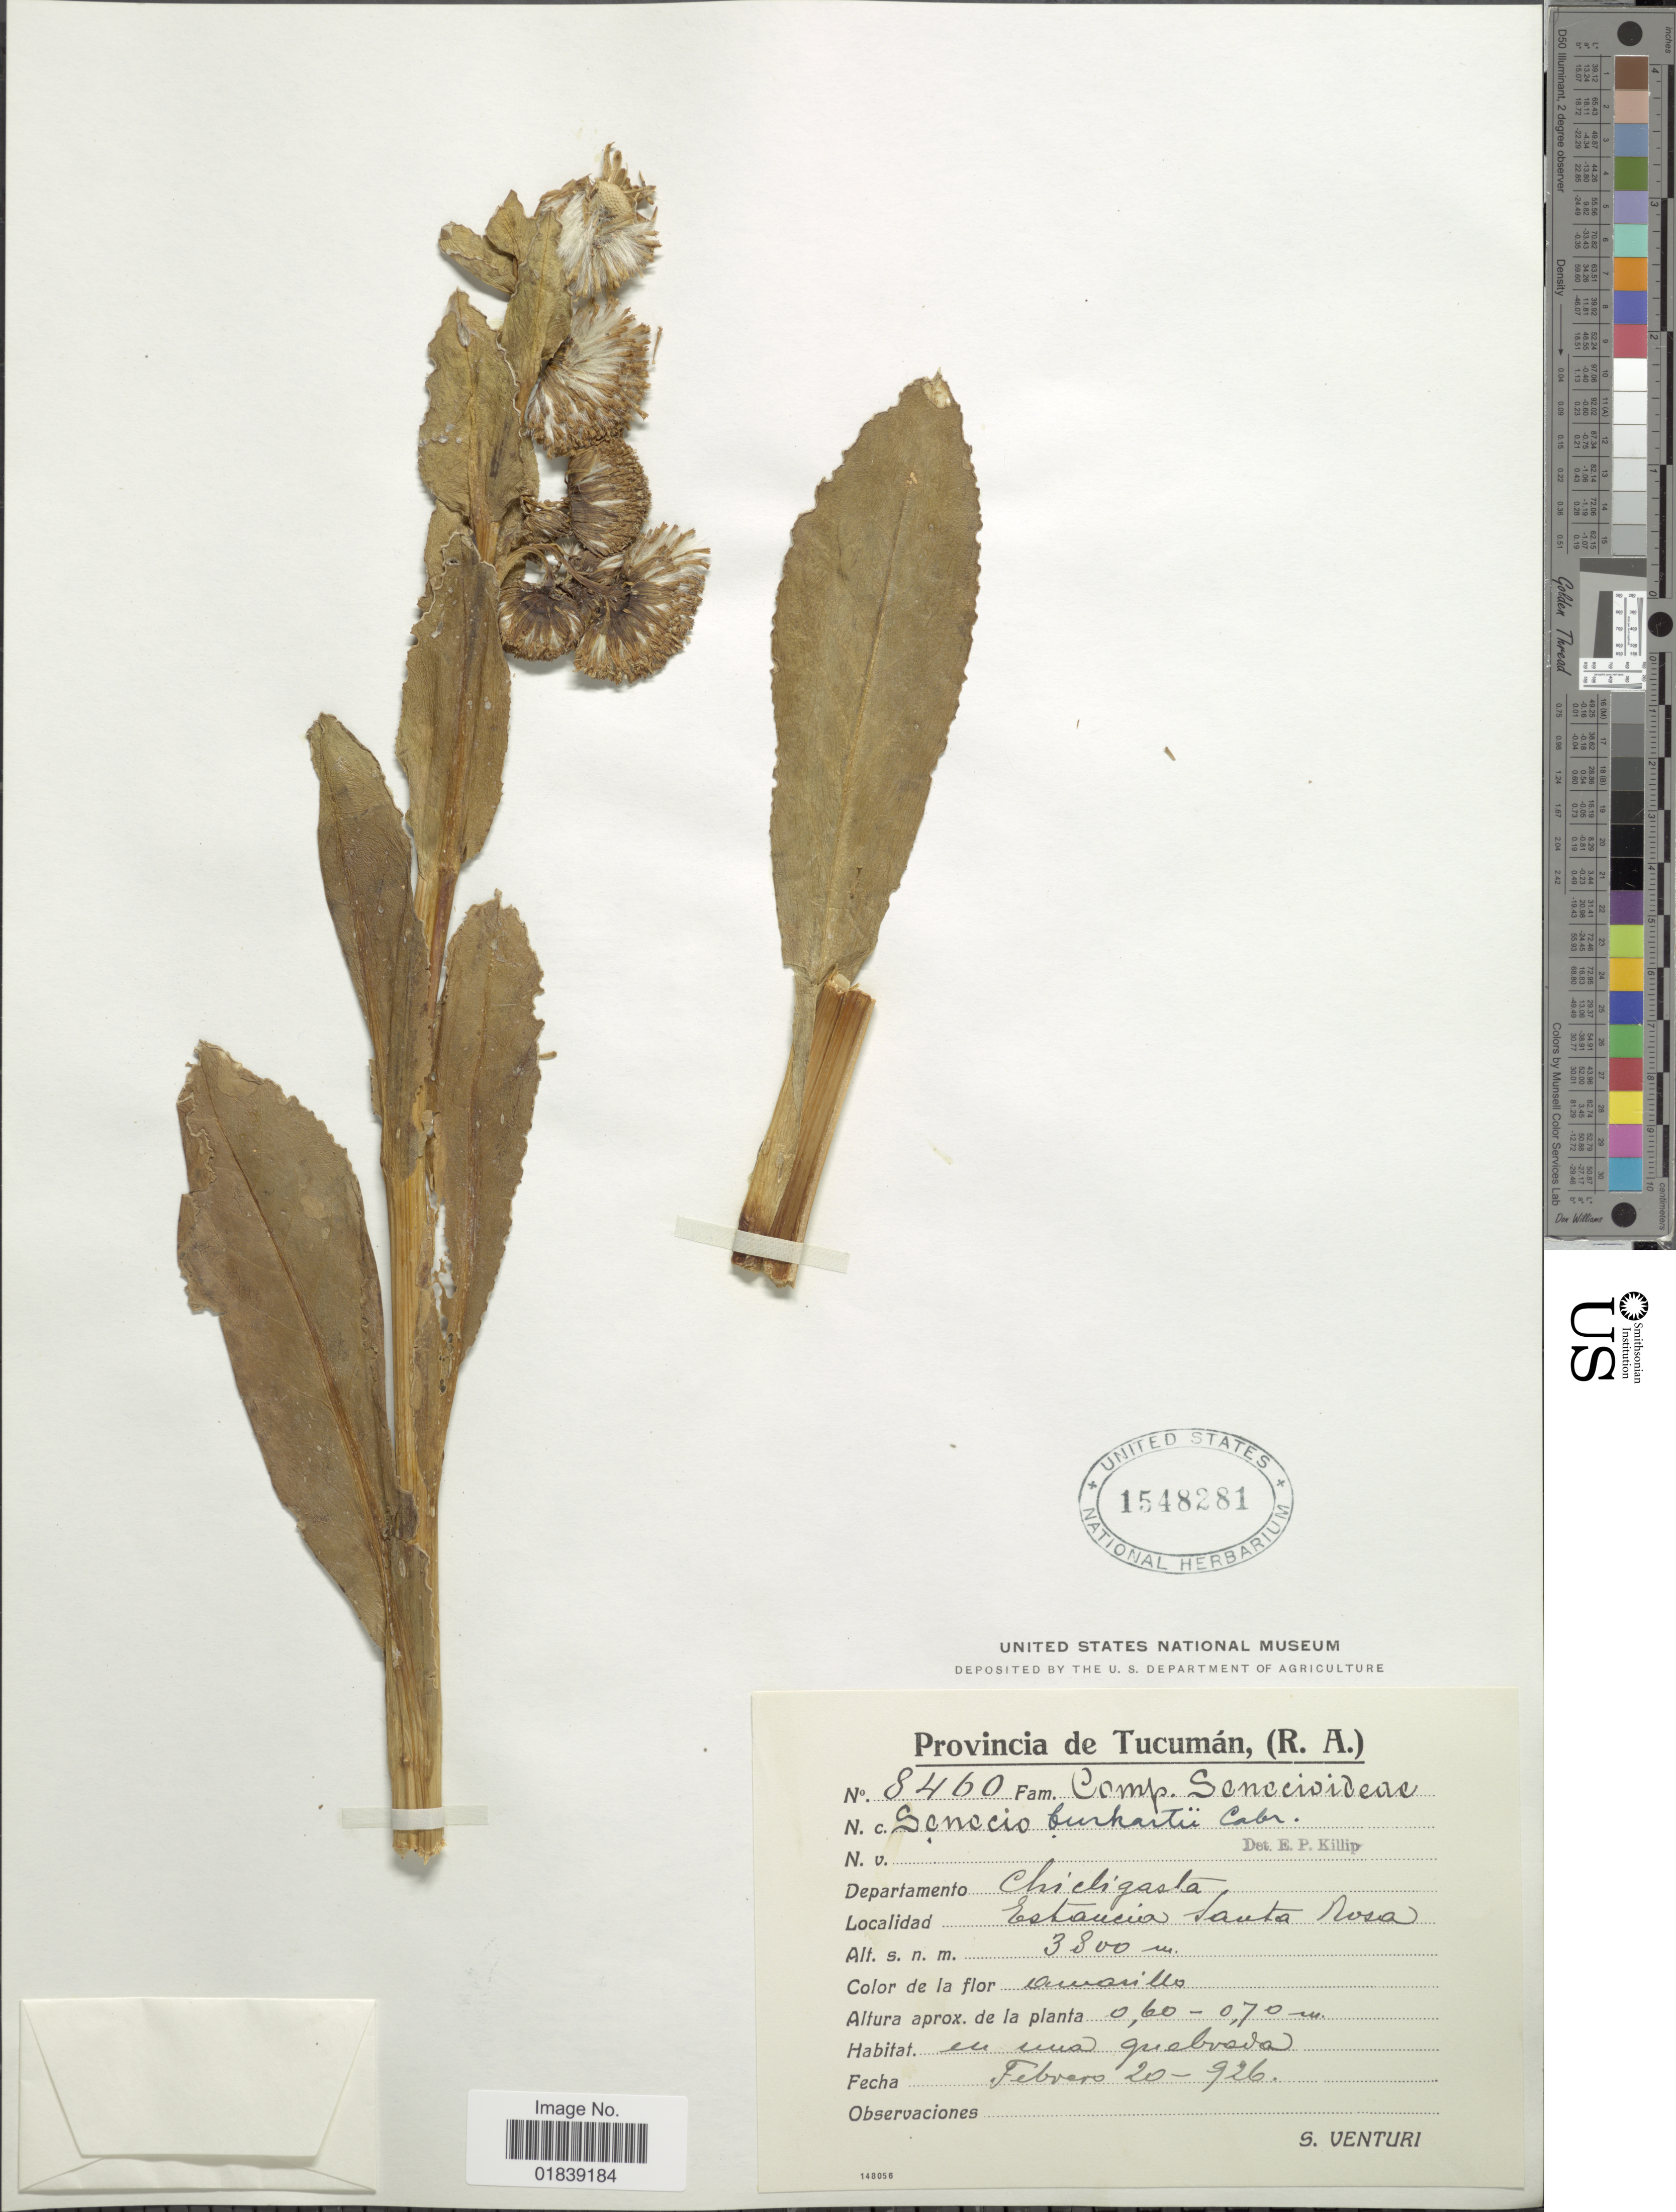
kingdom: Plantae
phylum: Tracheophyta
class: Magnoliopsida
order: Asterales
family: Asteraceae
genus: Senecio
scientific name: Senecio burkartii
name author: Cabrera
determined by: Salomon, Luciana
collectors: S. Venturi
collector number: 8460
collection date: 1926-02-20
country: Argentina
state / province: Tucuman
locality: Departamento Chicligasta, Estancia Santa Rosa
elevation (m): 3800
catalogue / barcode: US 1548281